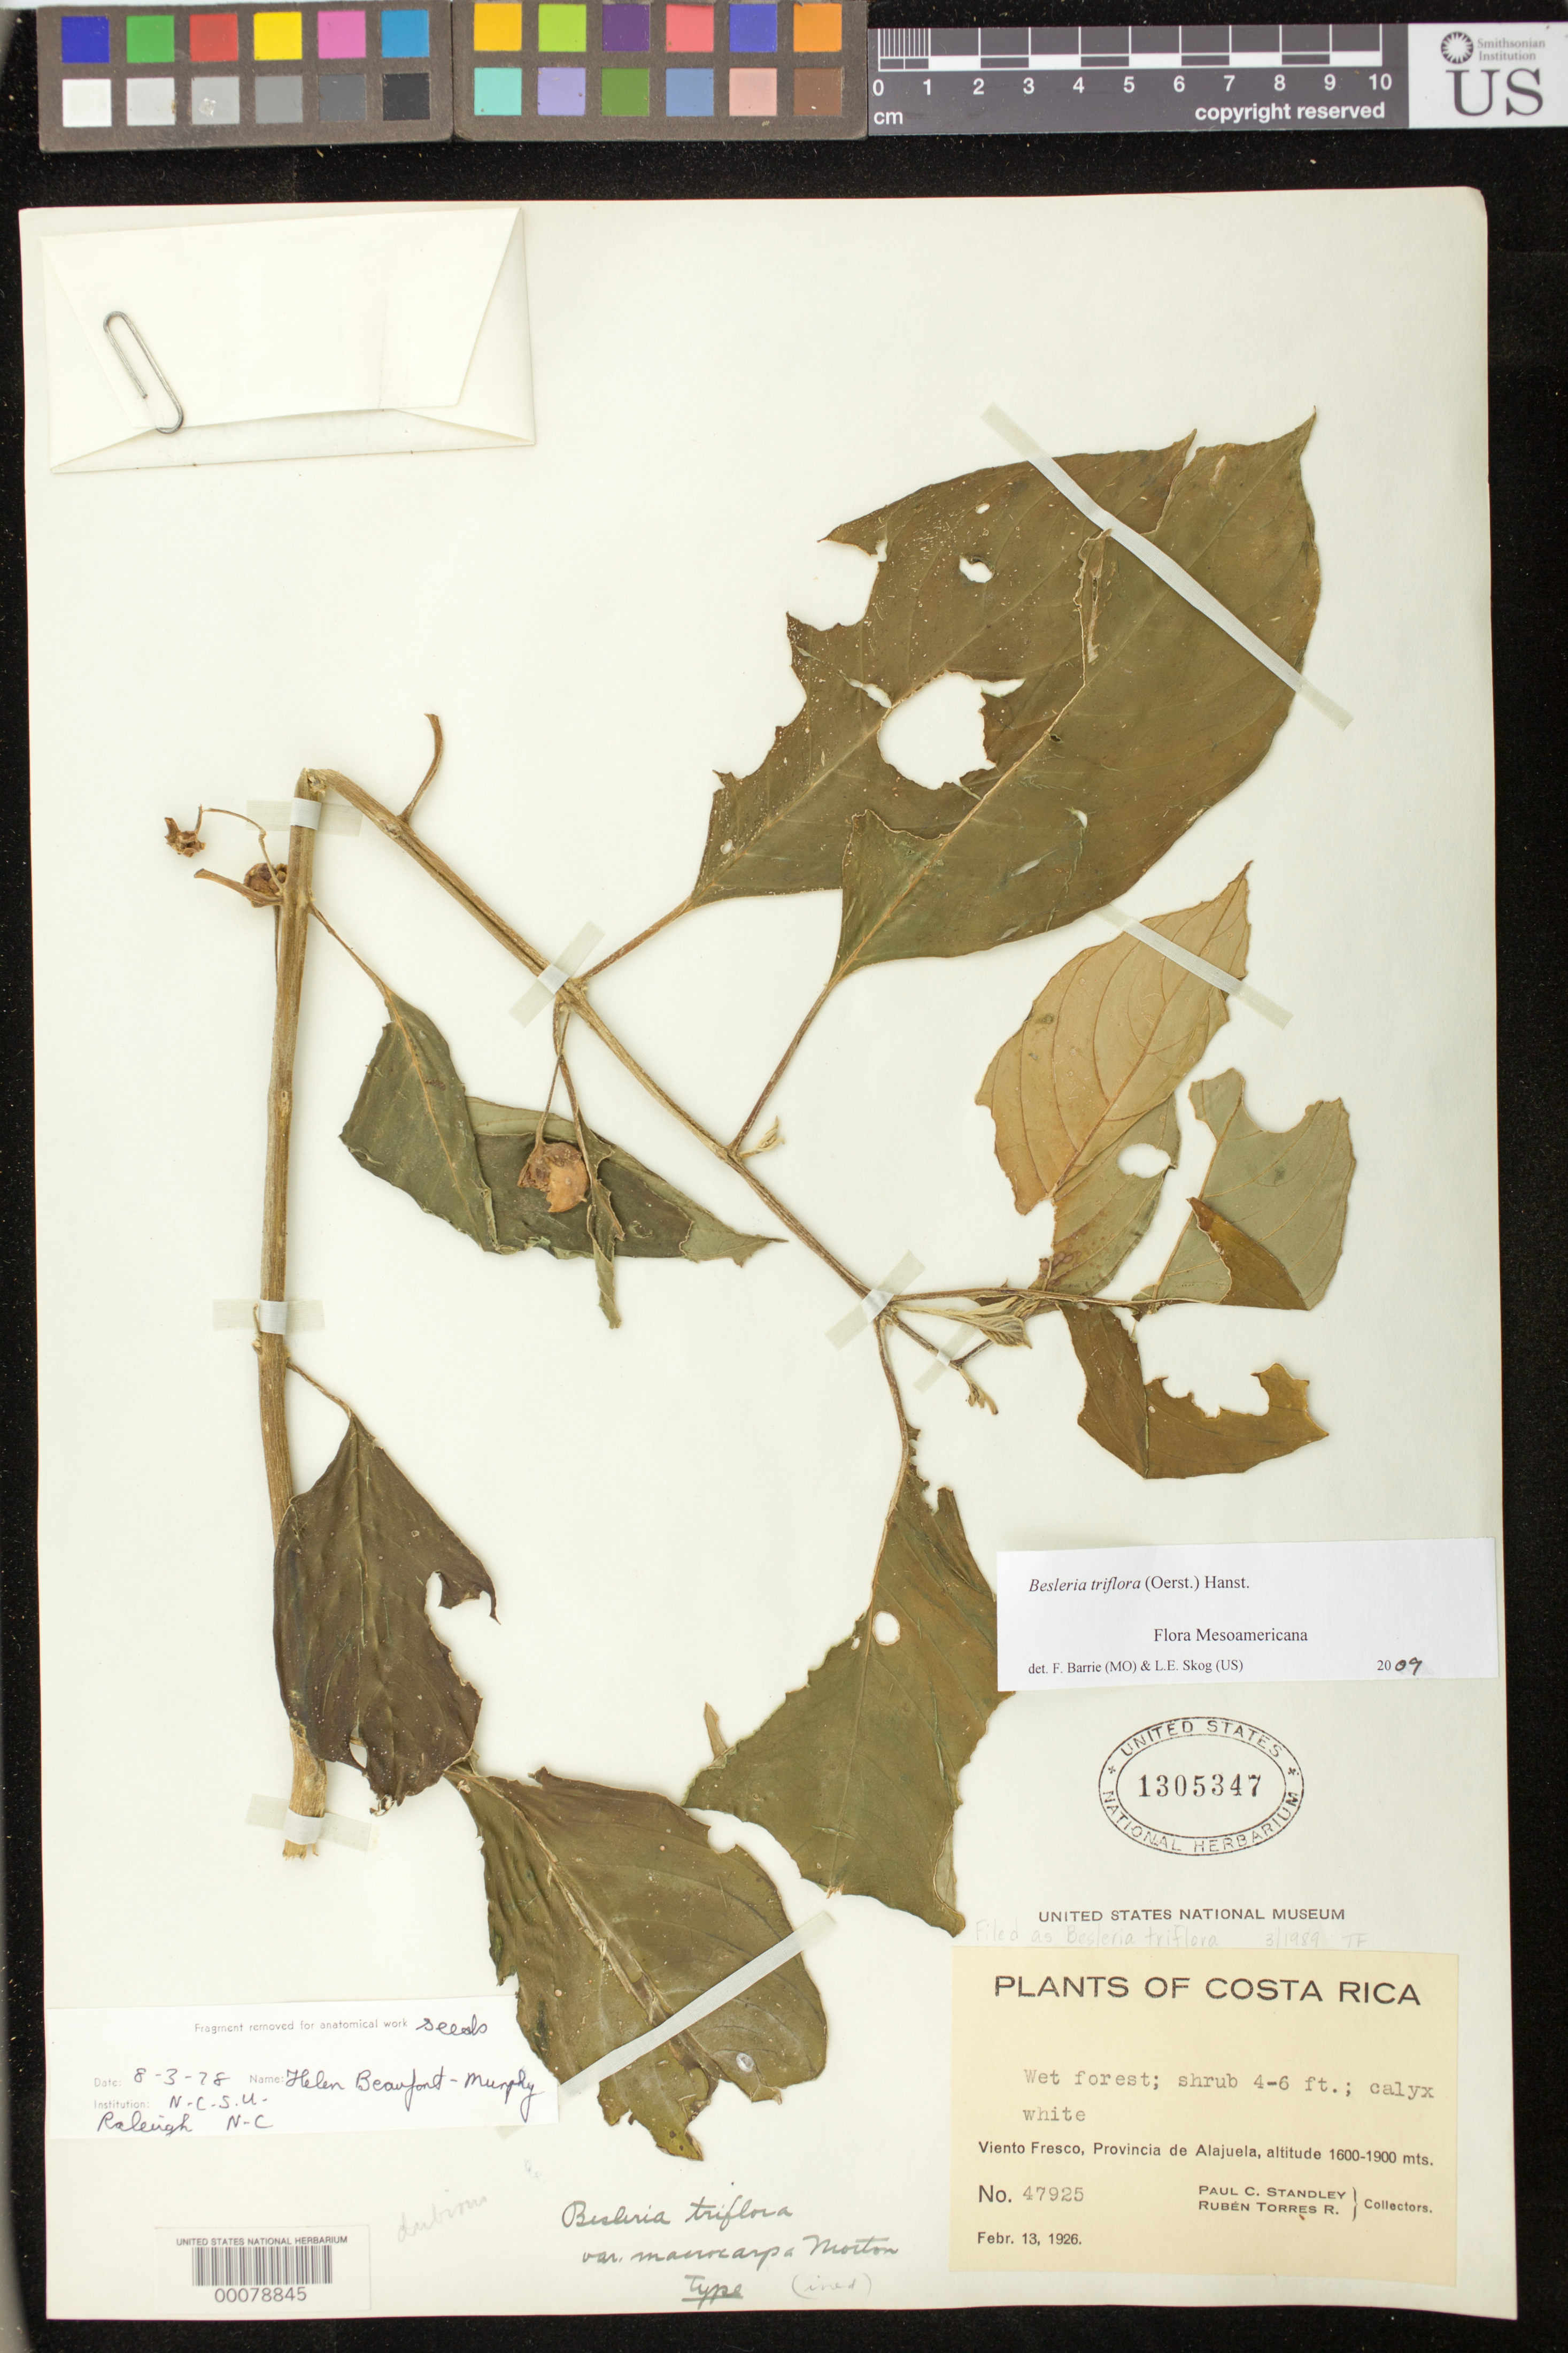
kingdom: Plantae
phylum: Tracheophyta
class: Magnoliopsida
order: Lamiales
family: Gesneriaceae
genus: Besleria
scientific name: Besleria triflora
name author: (Oerst.) Hanst.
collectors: P. C. Standley & R. Torres R.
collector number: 47925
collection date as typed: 13 Feb 1926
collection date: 1926-02-13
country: Costa Rica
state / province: Alajuela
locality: Viento Fresco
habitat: Wet forest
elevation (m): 1600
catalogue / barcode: US 1305347